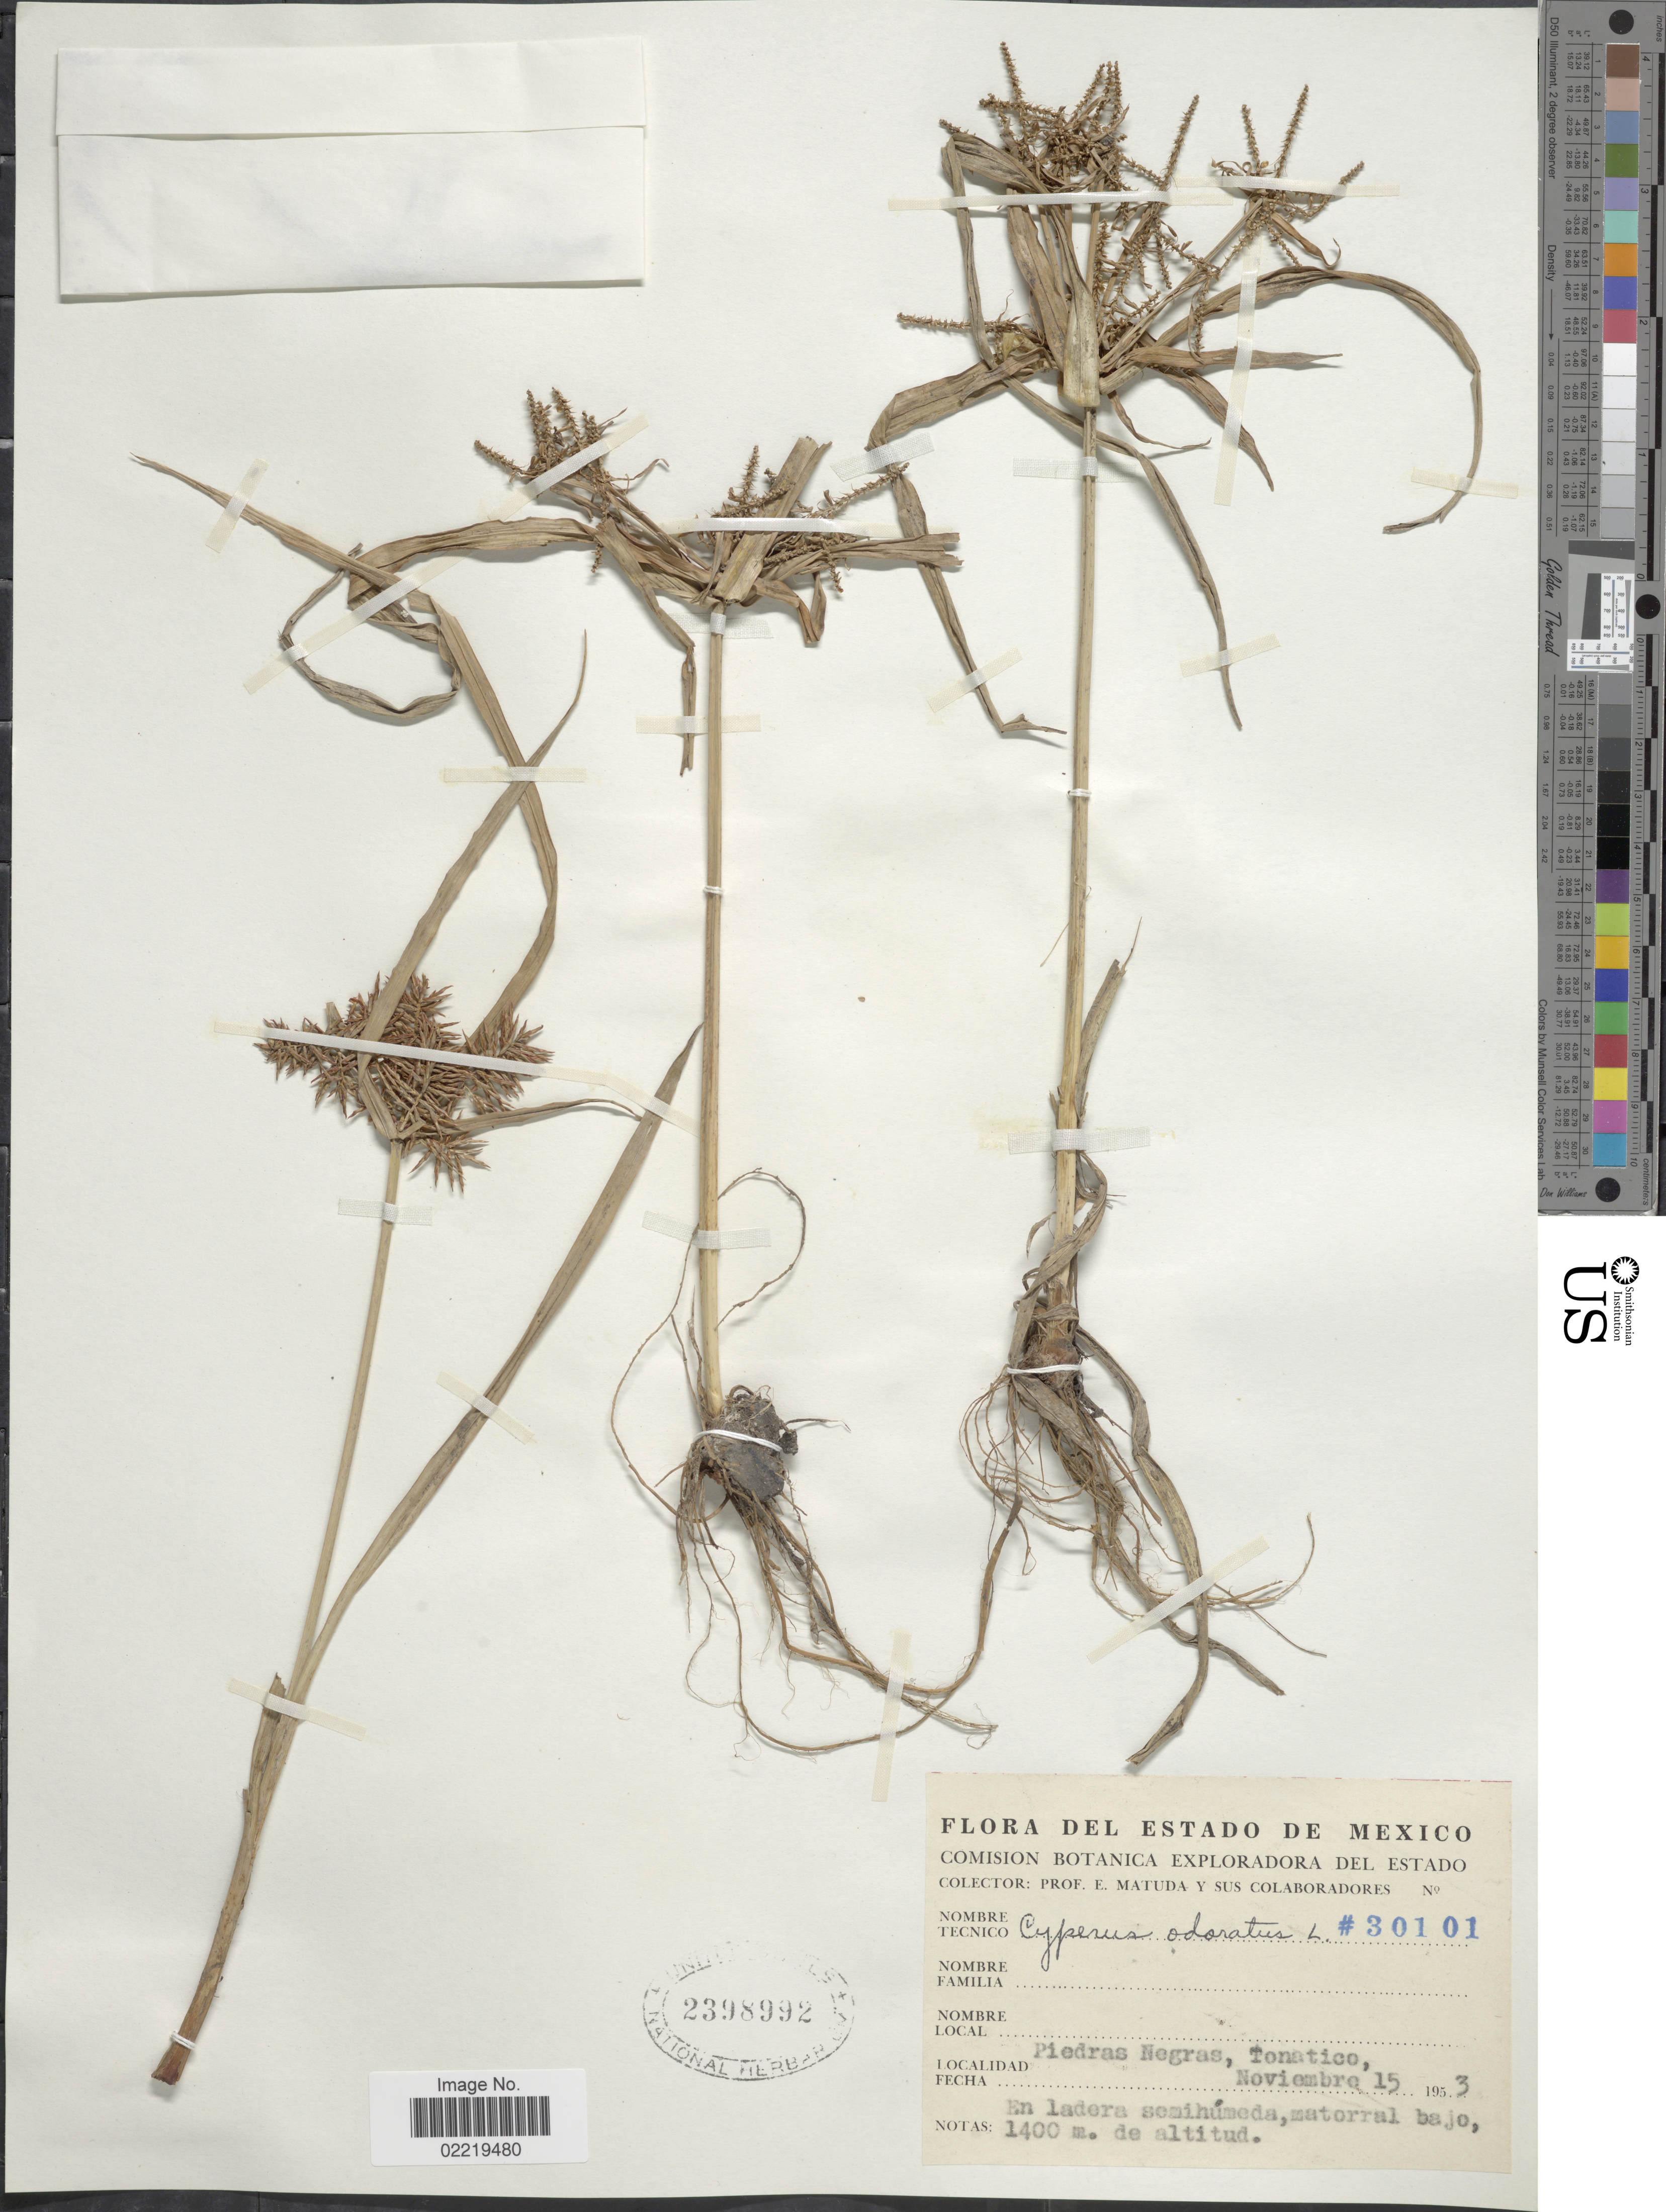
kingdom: Plantae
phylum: Tracheophyta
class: Liliopsida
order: Poales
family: Cyperaceae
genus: Cyperus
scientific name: Cyperus odoratus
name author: L.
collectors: E. Matuda & Sus Colaboradores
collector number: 30101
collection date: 1953-11-15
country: Mexico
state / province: México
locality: Estado de Mexico, Piedrad Negras, Tonatico, en ladera semihumeda, matorral bajo.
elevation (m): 1400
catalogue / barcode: US 2398992